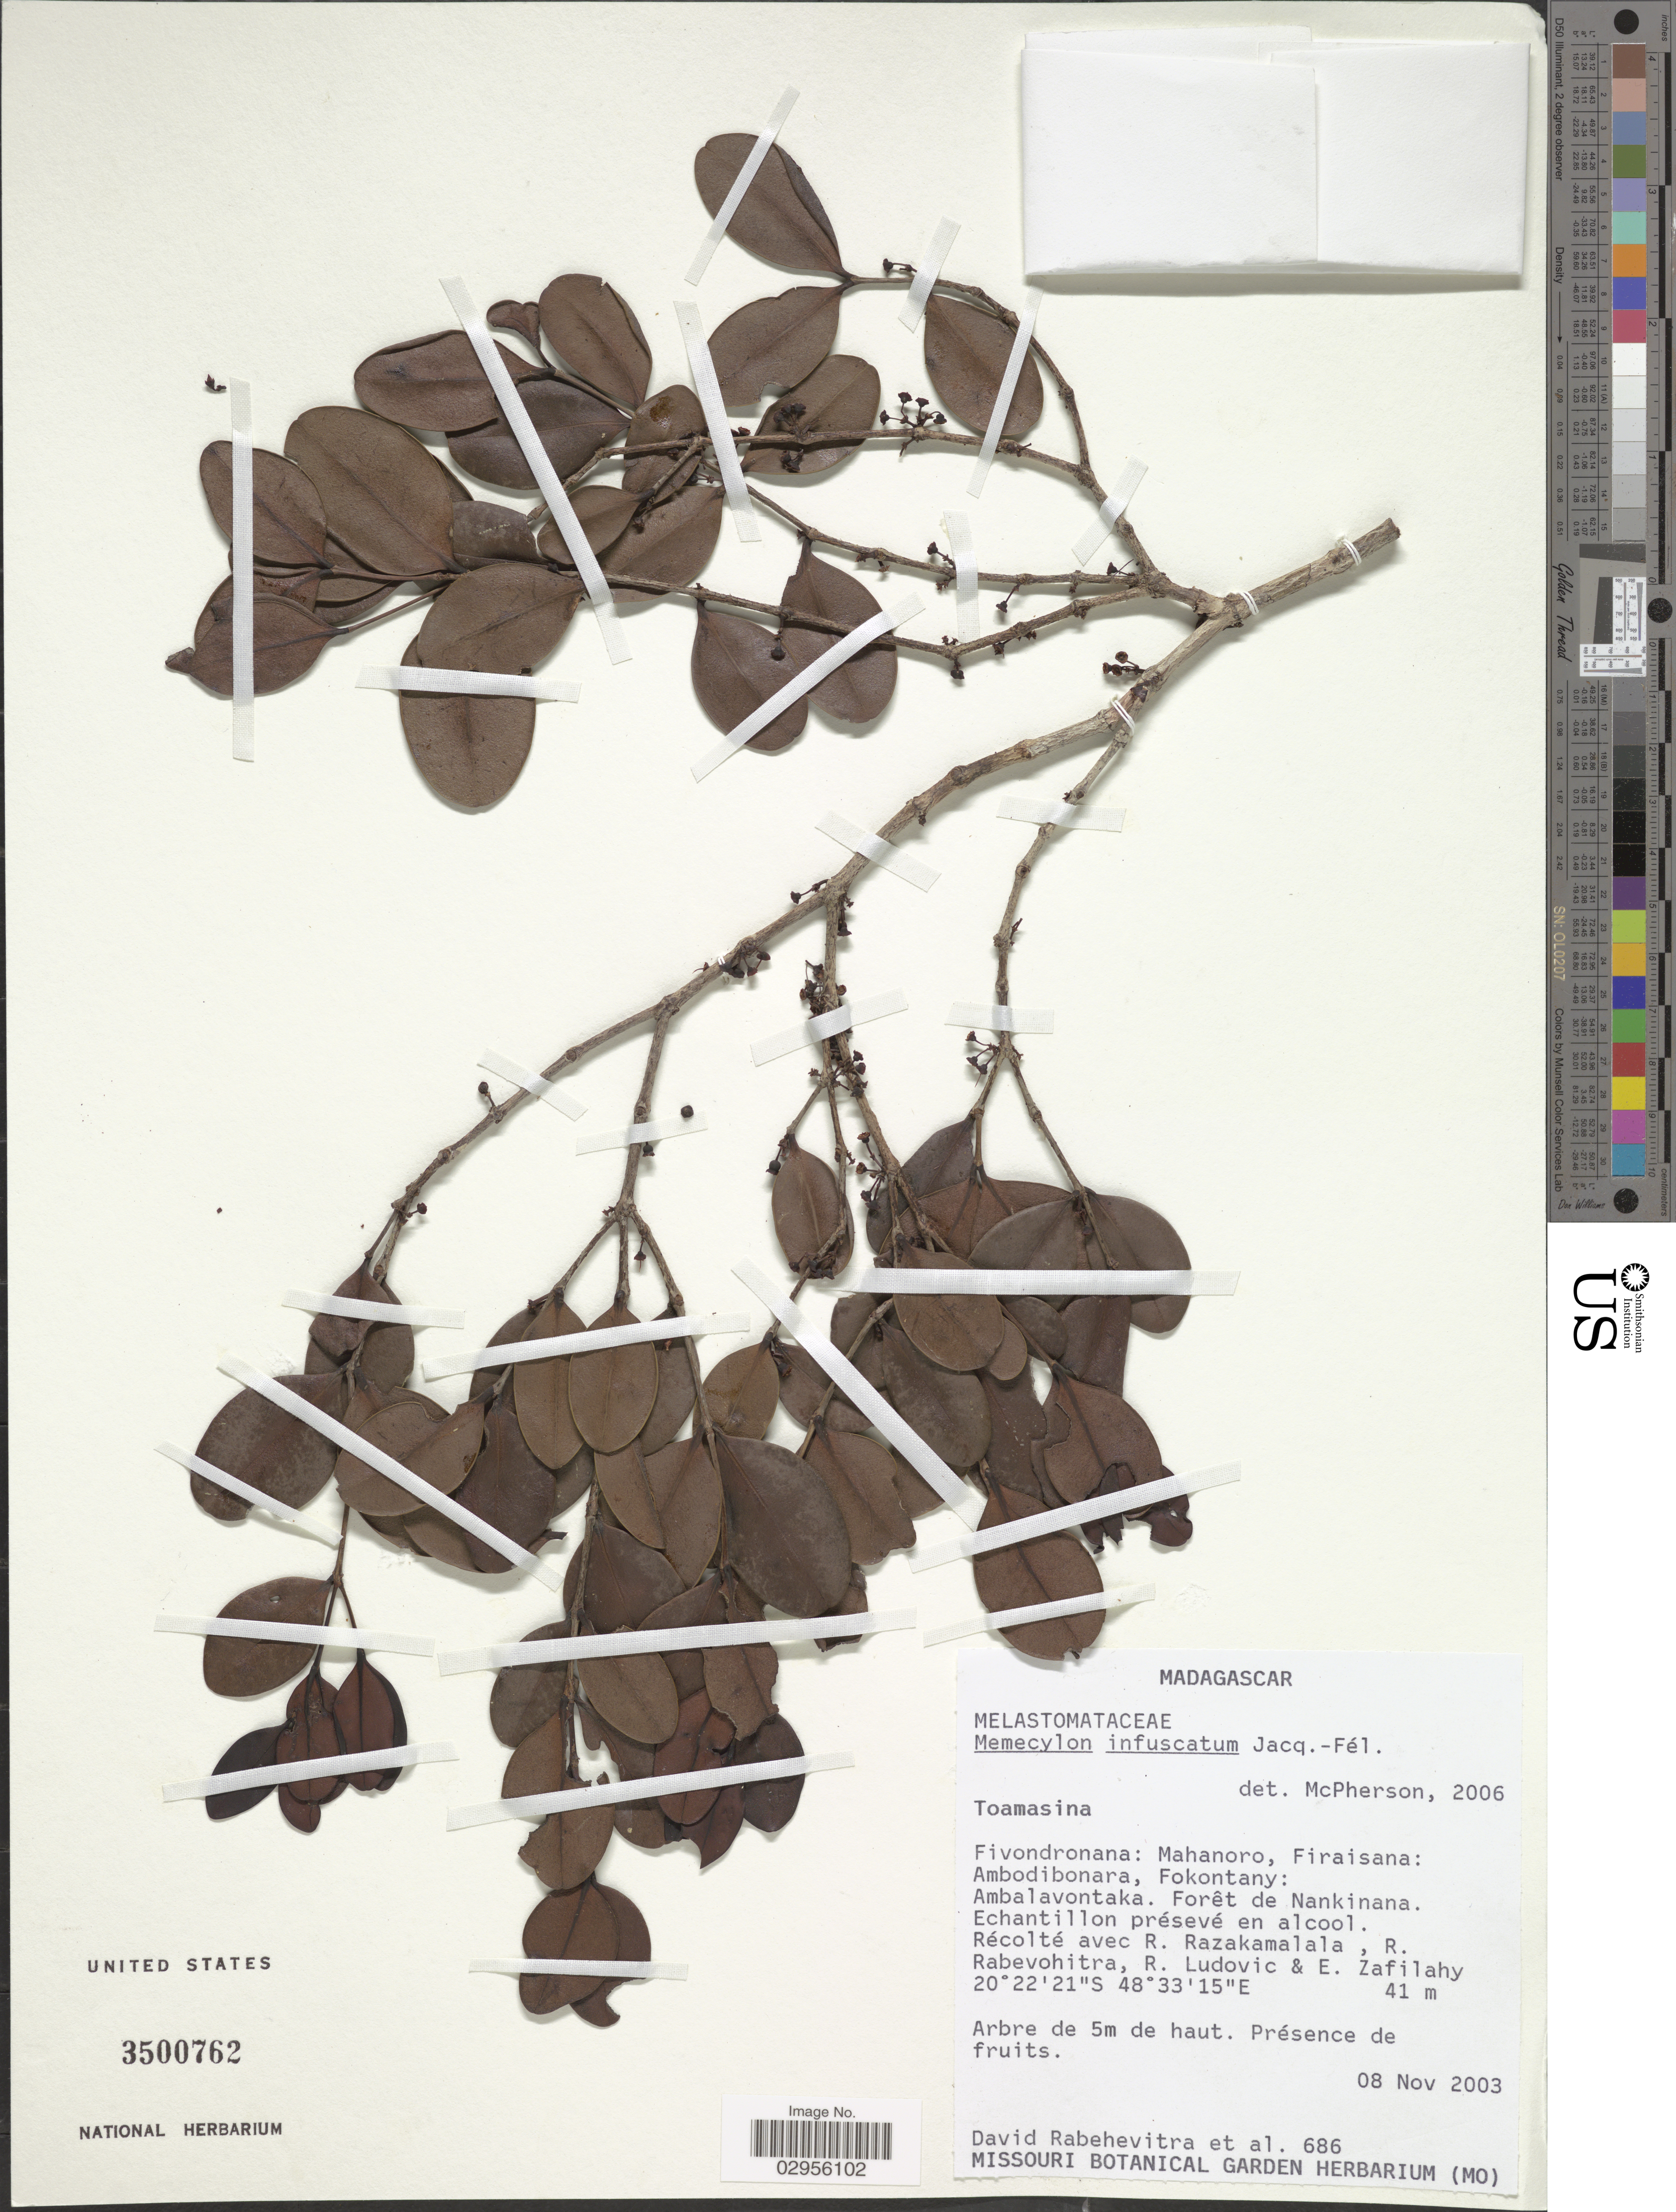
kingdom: Plantae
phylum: Tracheophyta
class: Magnoliopsida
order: Myrtales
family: Melastomataceae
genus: Memecylon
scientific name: Memecylon infuscatum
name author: Jacq.-Fél.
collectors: D. Rabehevitra, R. Razakamalala, R. Rabevohitra, R. Ludovic & E. Zafilahy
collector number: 686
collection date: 2003-11-08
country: Madagascar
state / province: Atsinanana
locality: Fivondronana: Mahanoro, Firaisana: Ambodibonara, Fokontany: Ambalavontaka. Forêt de Nankiana.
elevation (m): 41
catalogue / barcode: US 3500762